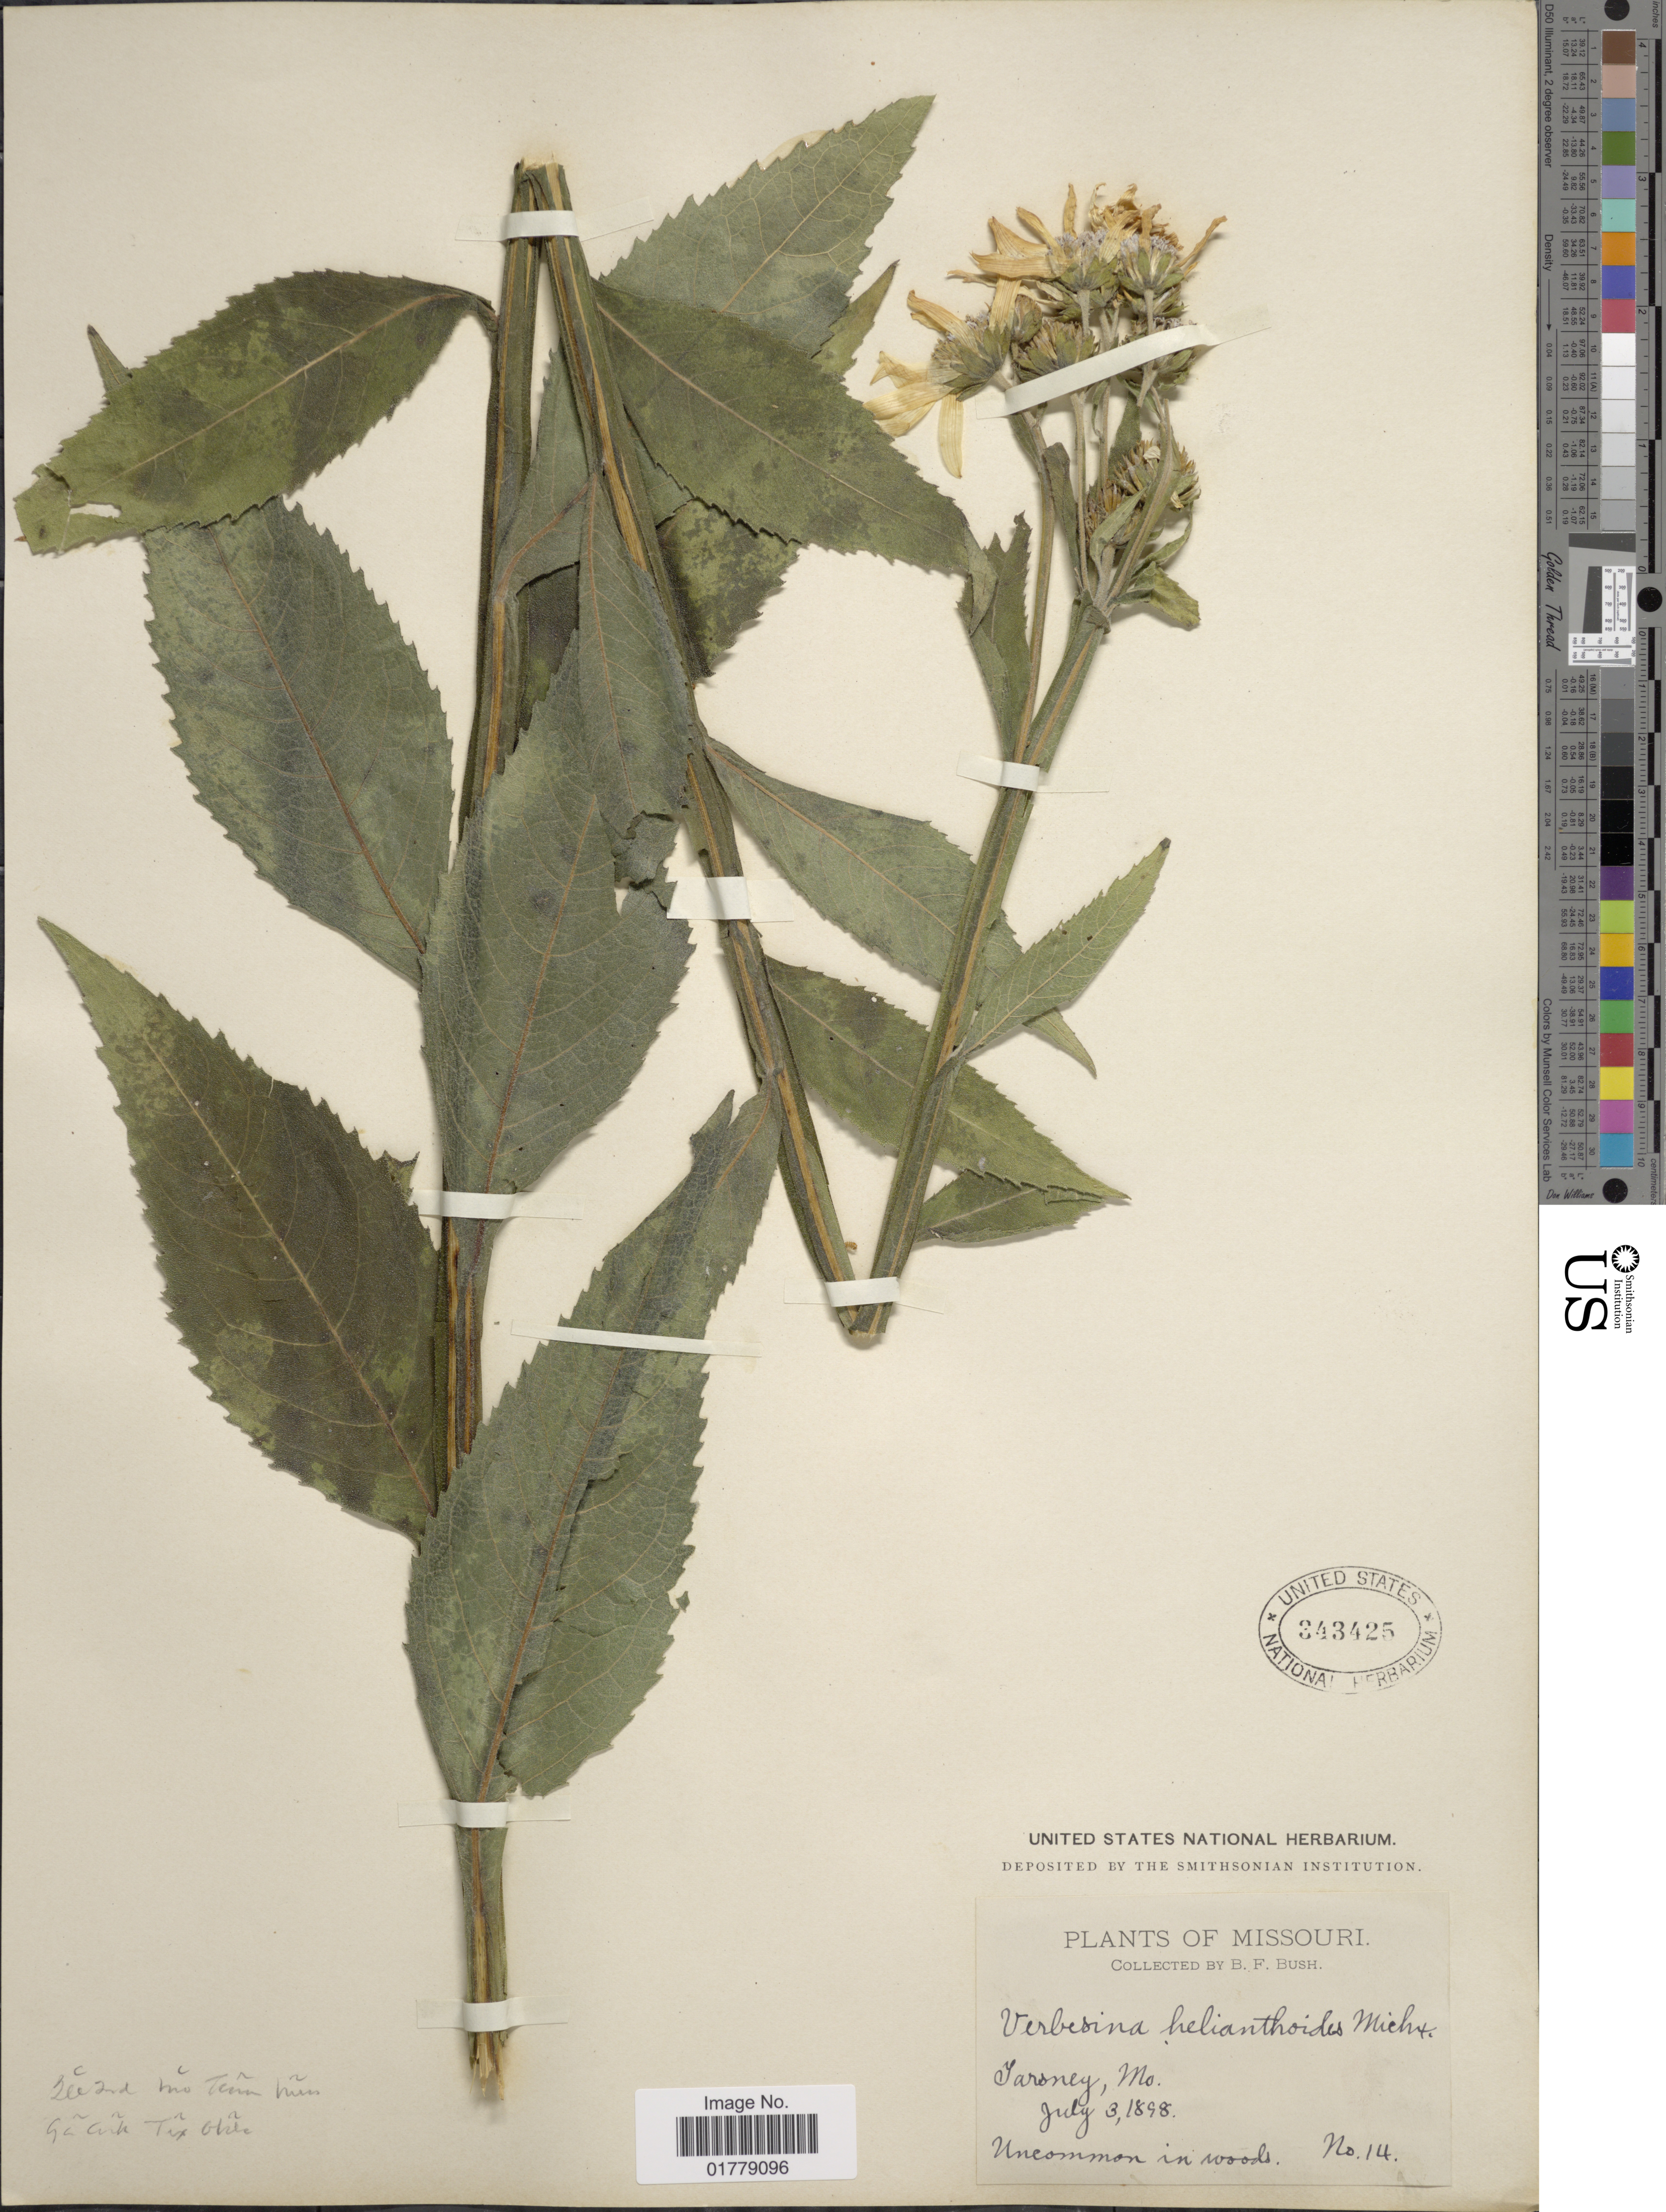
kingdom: Plantae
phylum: Tracheophyta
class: Magnoliopsida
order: Asterales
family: Asteraceae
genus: Verbesina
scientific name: Verbesina helianthoides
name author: Hook. & Arn. in Hook.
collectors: B. F. Bush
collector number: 14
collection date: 1898-07-03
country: United States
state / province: Missouri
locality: Tarsney.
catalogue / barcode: US 343425